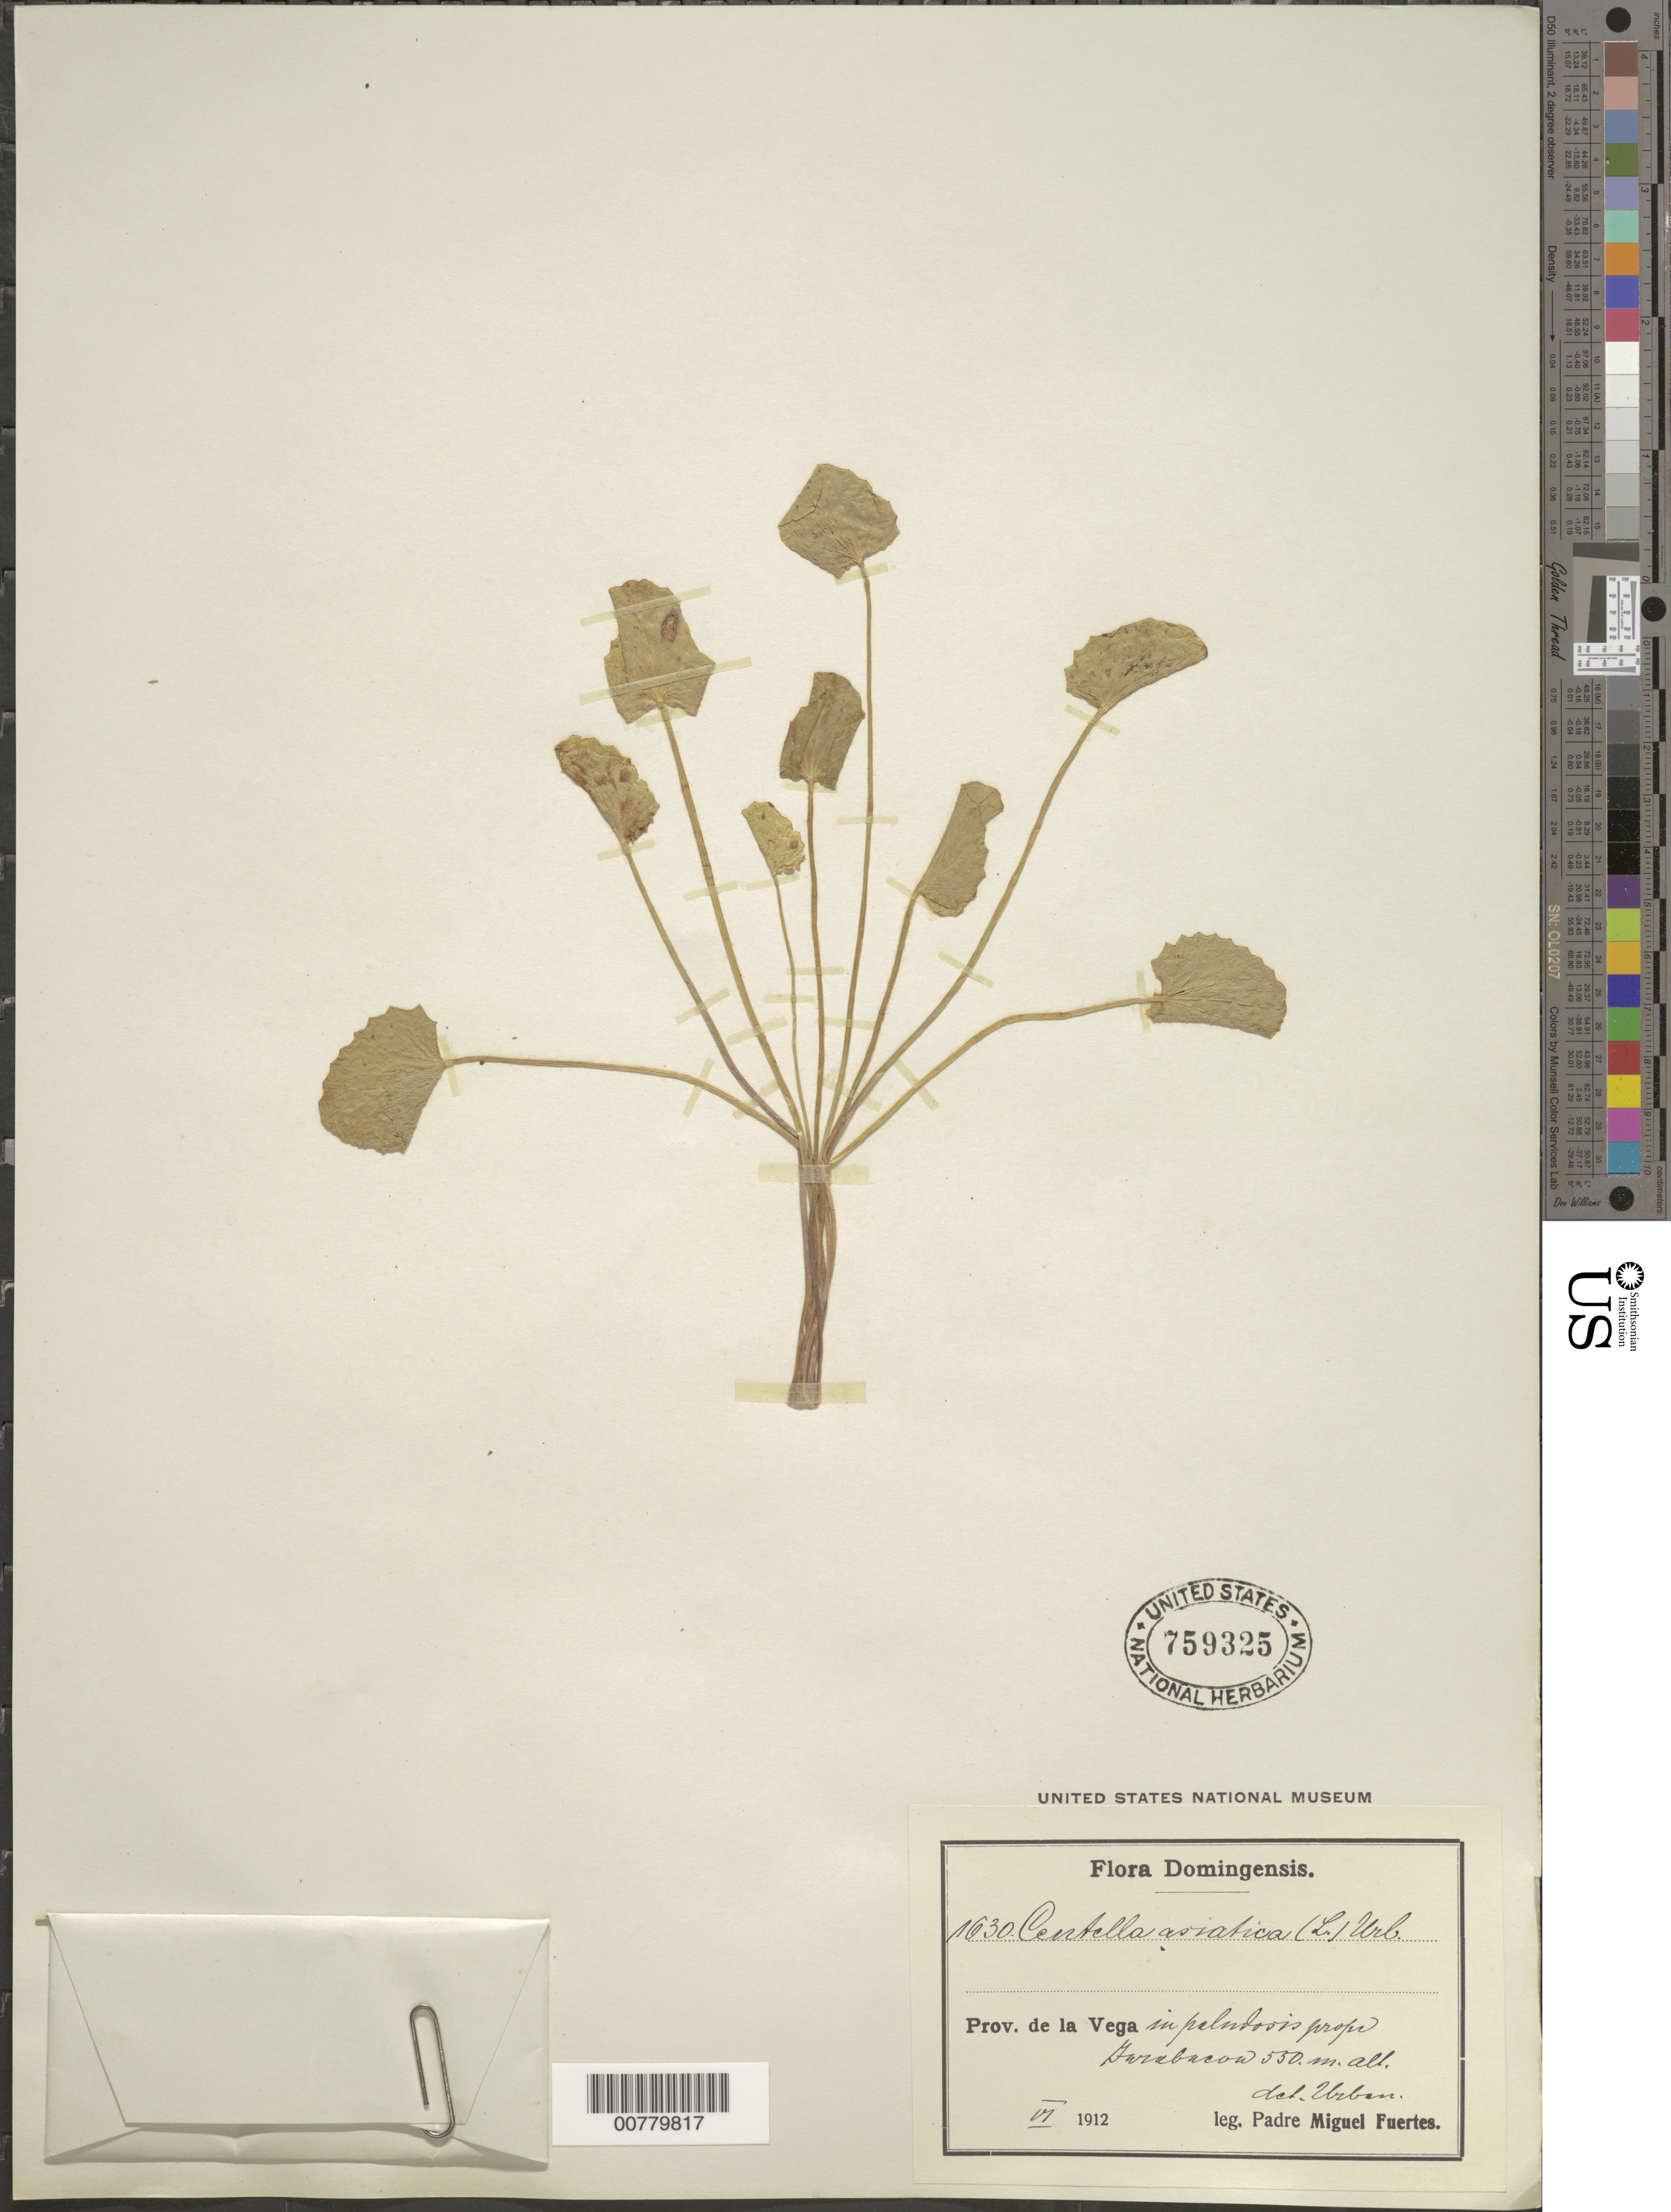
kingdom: Plantae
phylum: Tracheophyta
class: Magnoliopsida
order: Apiales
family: Apiaceae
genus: Centella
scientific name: Centella asiatica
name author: (L.) Urb.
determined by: Urban, Ignatz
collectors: M. D. Fuertes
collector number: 1630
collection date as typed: Jun 1912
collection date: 1912-06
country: Dominican Republic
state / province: La Vega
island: Hispaniola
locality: Jarabacoa.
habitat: In paludosis.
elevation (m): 550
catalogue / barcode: US 759325